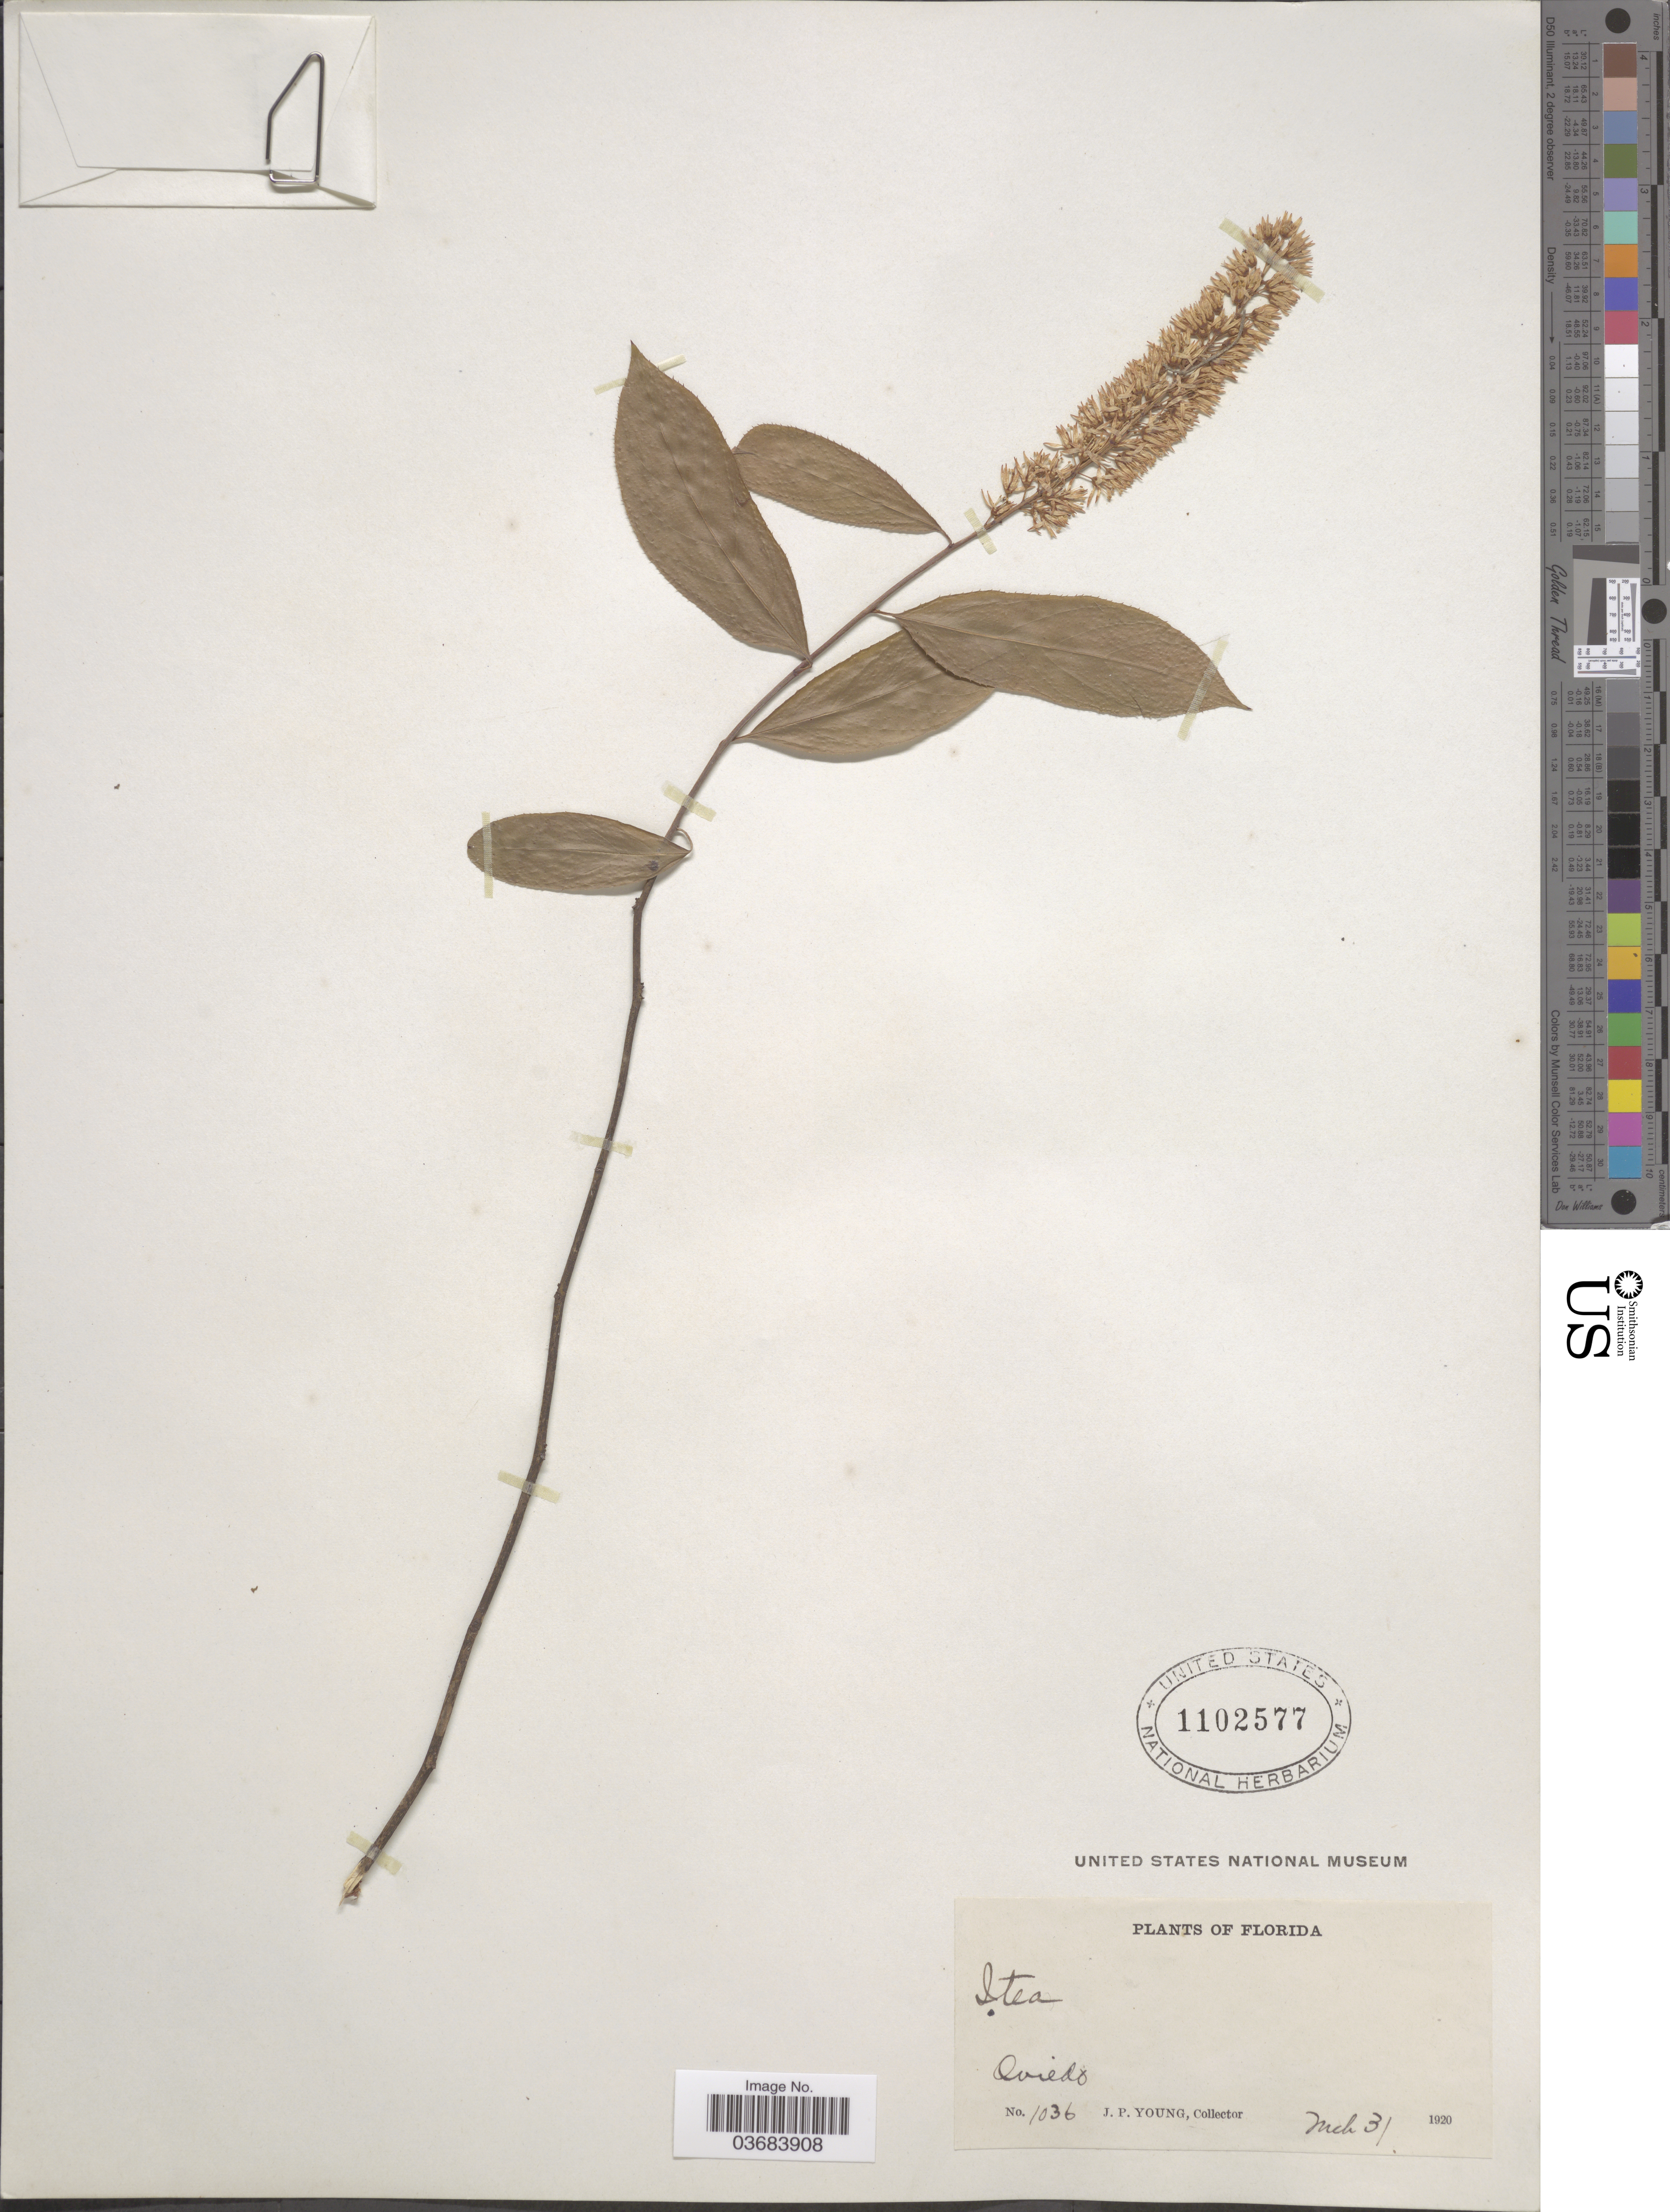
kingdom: Plantae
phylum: Tracheophyta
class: Magnoliopsida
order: Saxifragales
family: Iteaceae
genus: Itea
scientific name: Itea virginica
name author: L.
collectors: J. P. Young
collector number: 1036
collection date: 1920-03-31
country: United States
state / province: Florida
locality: Oviedo.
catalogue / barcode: US 1102577